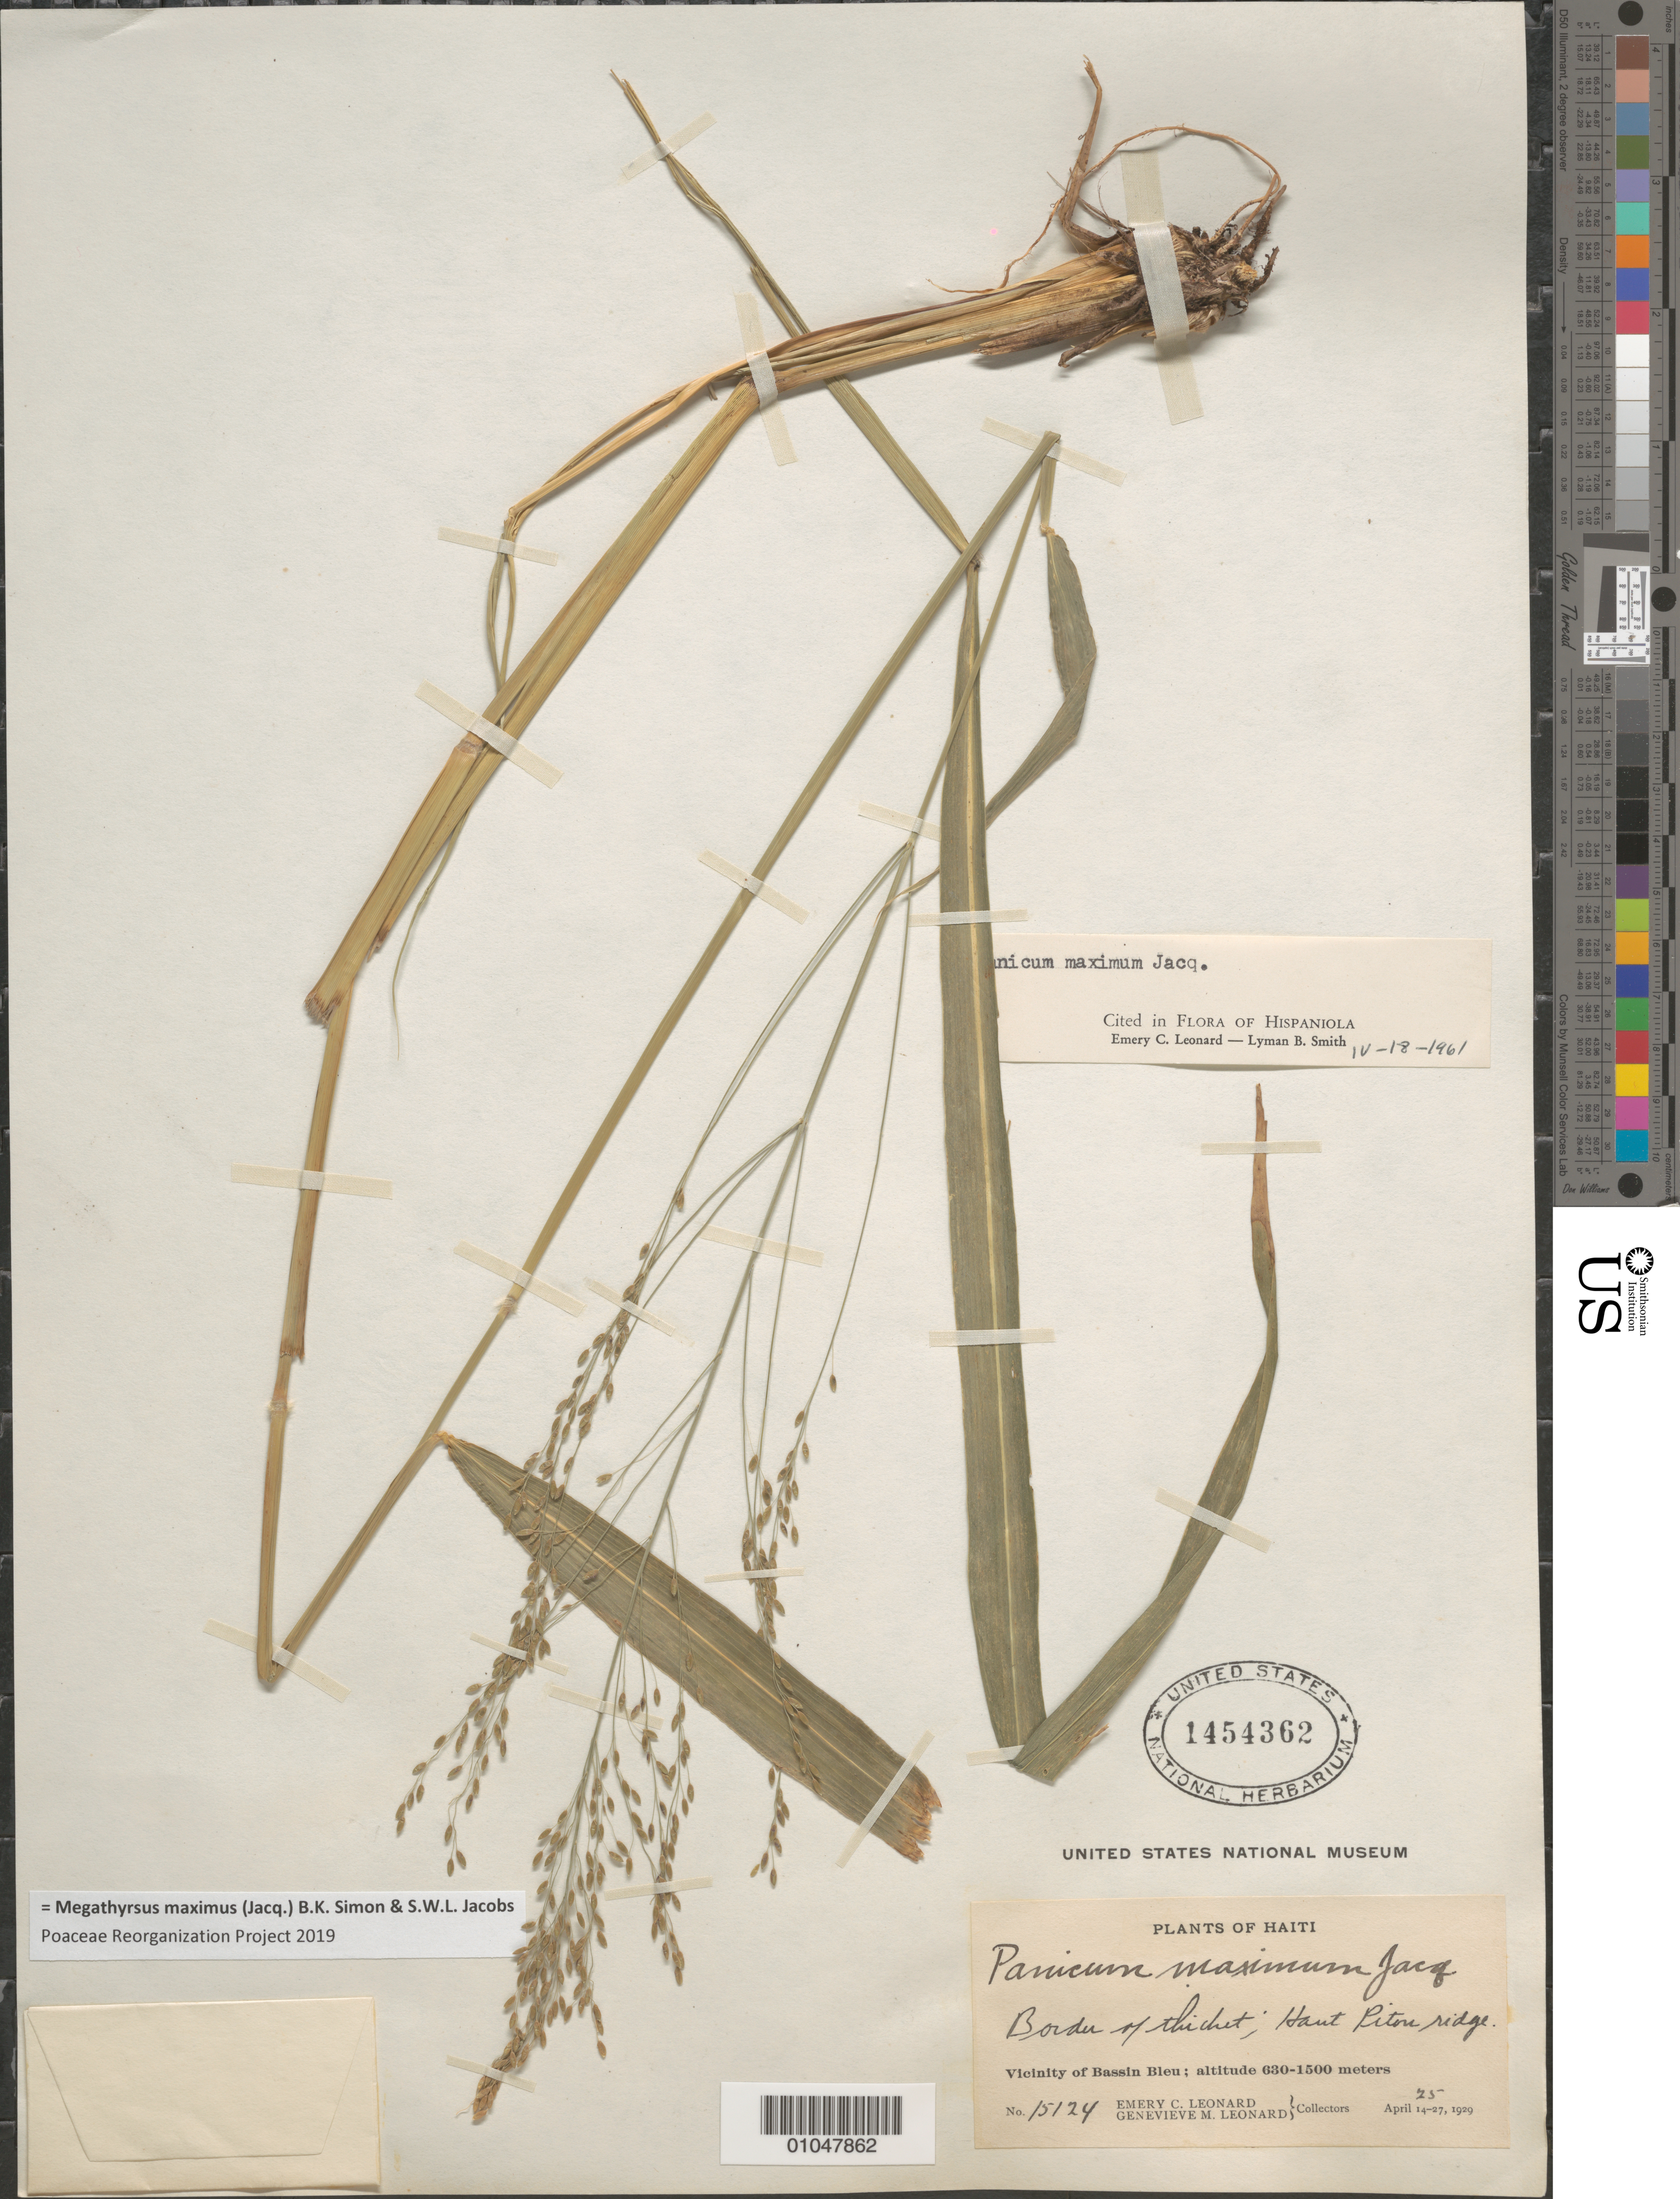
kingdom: Plantae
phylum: Tracheophyta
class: Liliopsida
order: Poales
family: Poaceae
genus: Panicum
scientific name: Panicum maximum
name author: Jacq.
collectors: E. C. Leonard & G. M. Leonard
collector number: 15124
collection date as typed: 25 Apr 1929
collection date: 1929-04-25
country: Haiti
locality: Vic of Bassin Bleu, Haut Piton bridge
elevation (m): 630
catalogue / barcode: US 1454362